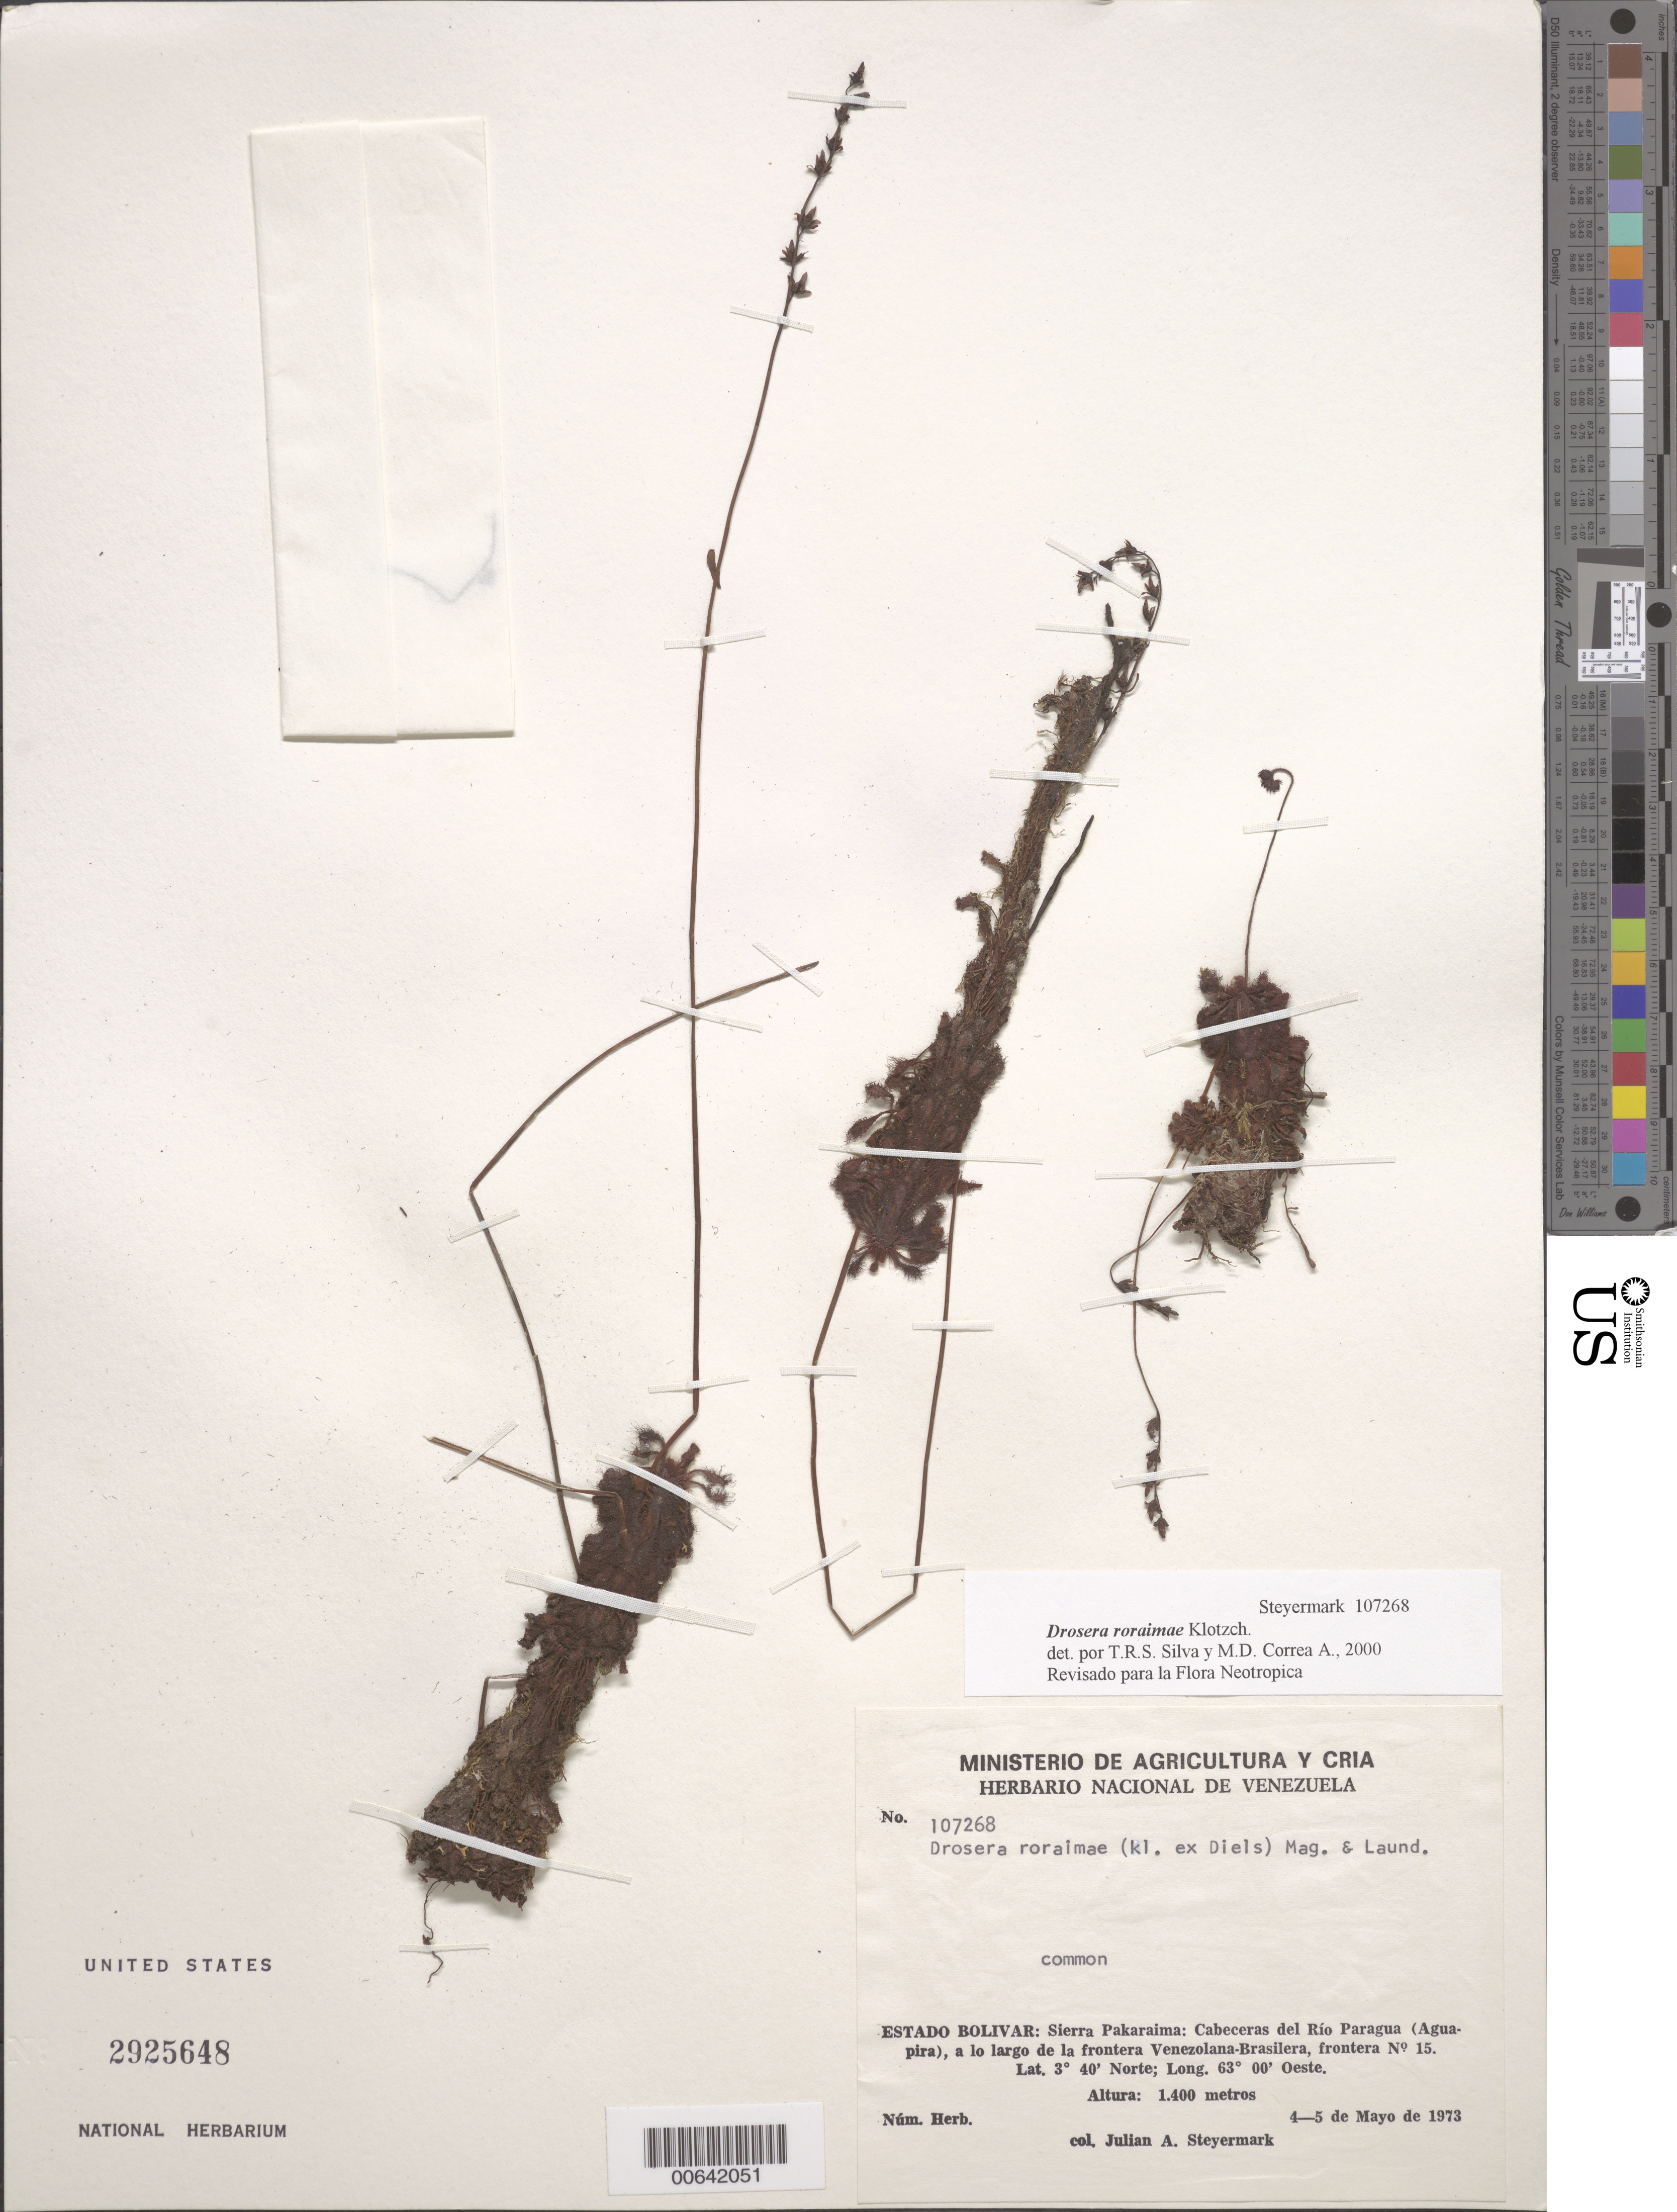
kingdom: Plantae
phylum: Tracheophyta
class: Magnoliopsida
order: Caryophyllales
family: Droseraceae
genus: Drosera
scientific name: Drosera roraimae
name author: (Klotzsch ex Diels) Maguire & J.R. Laundon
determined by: Silva, T. R. S. & Correa A. , M. D.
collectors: J. Steyermark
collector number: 107268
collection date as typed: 04 May 1973 to 05 May 1973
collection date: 1973-05-04/1973-05-05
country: Venezuela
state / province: Bolívar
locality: Sierra Pakaraima: Cabeceras del Río Paragua (Aguapira), a lo largo de la frontera Venezolana - Brasilera, frontera no. 15.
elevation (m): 1400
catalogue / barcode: US 2925648